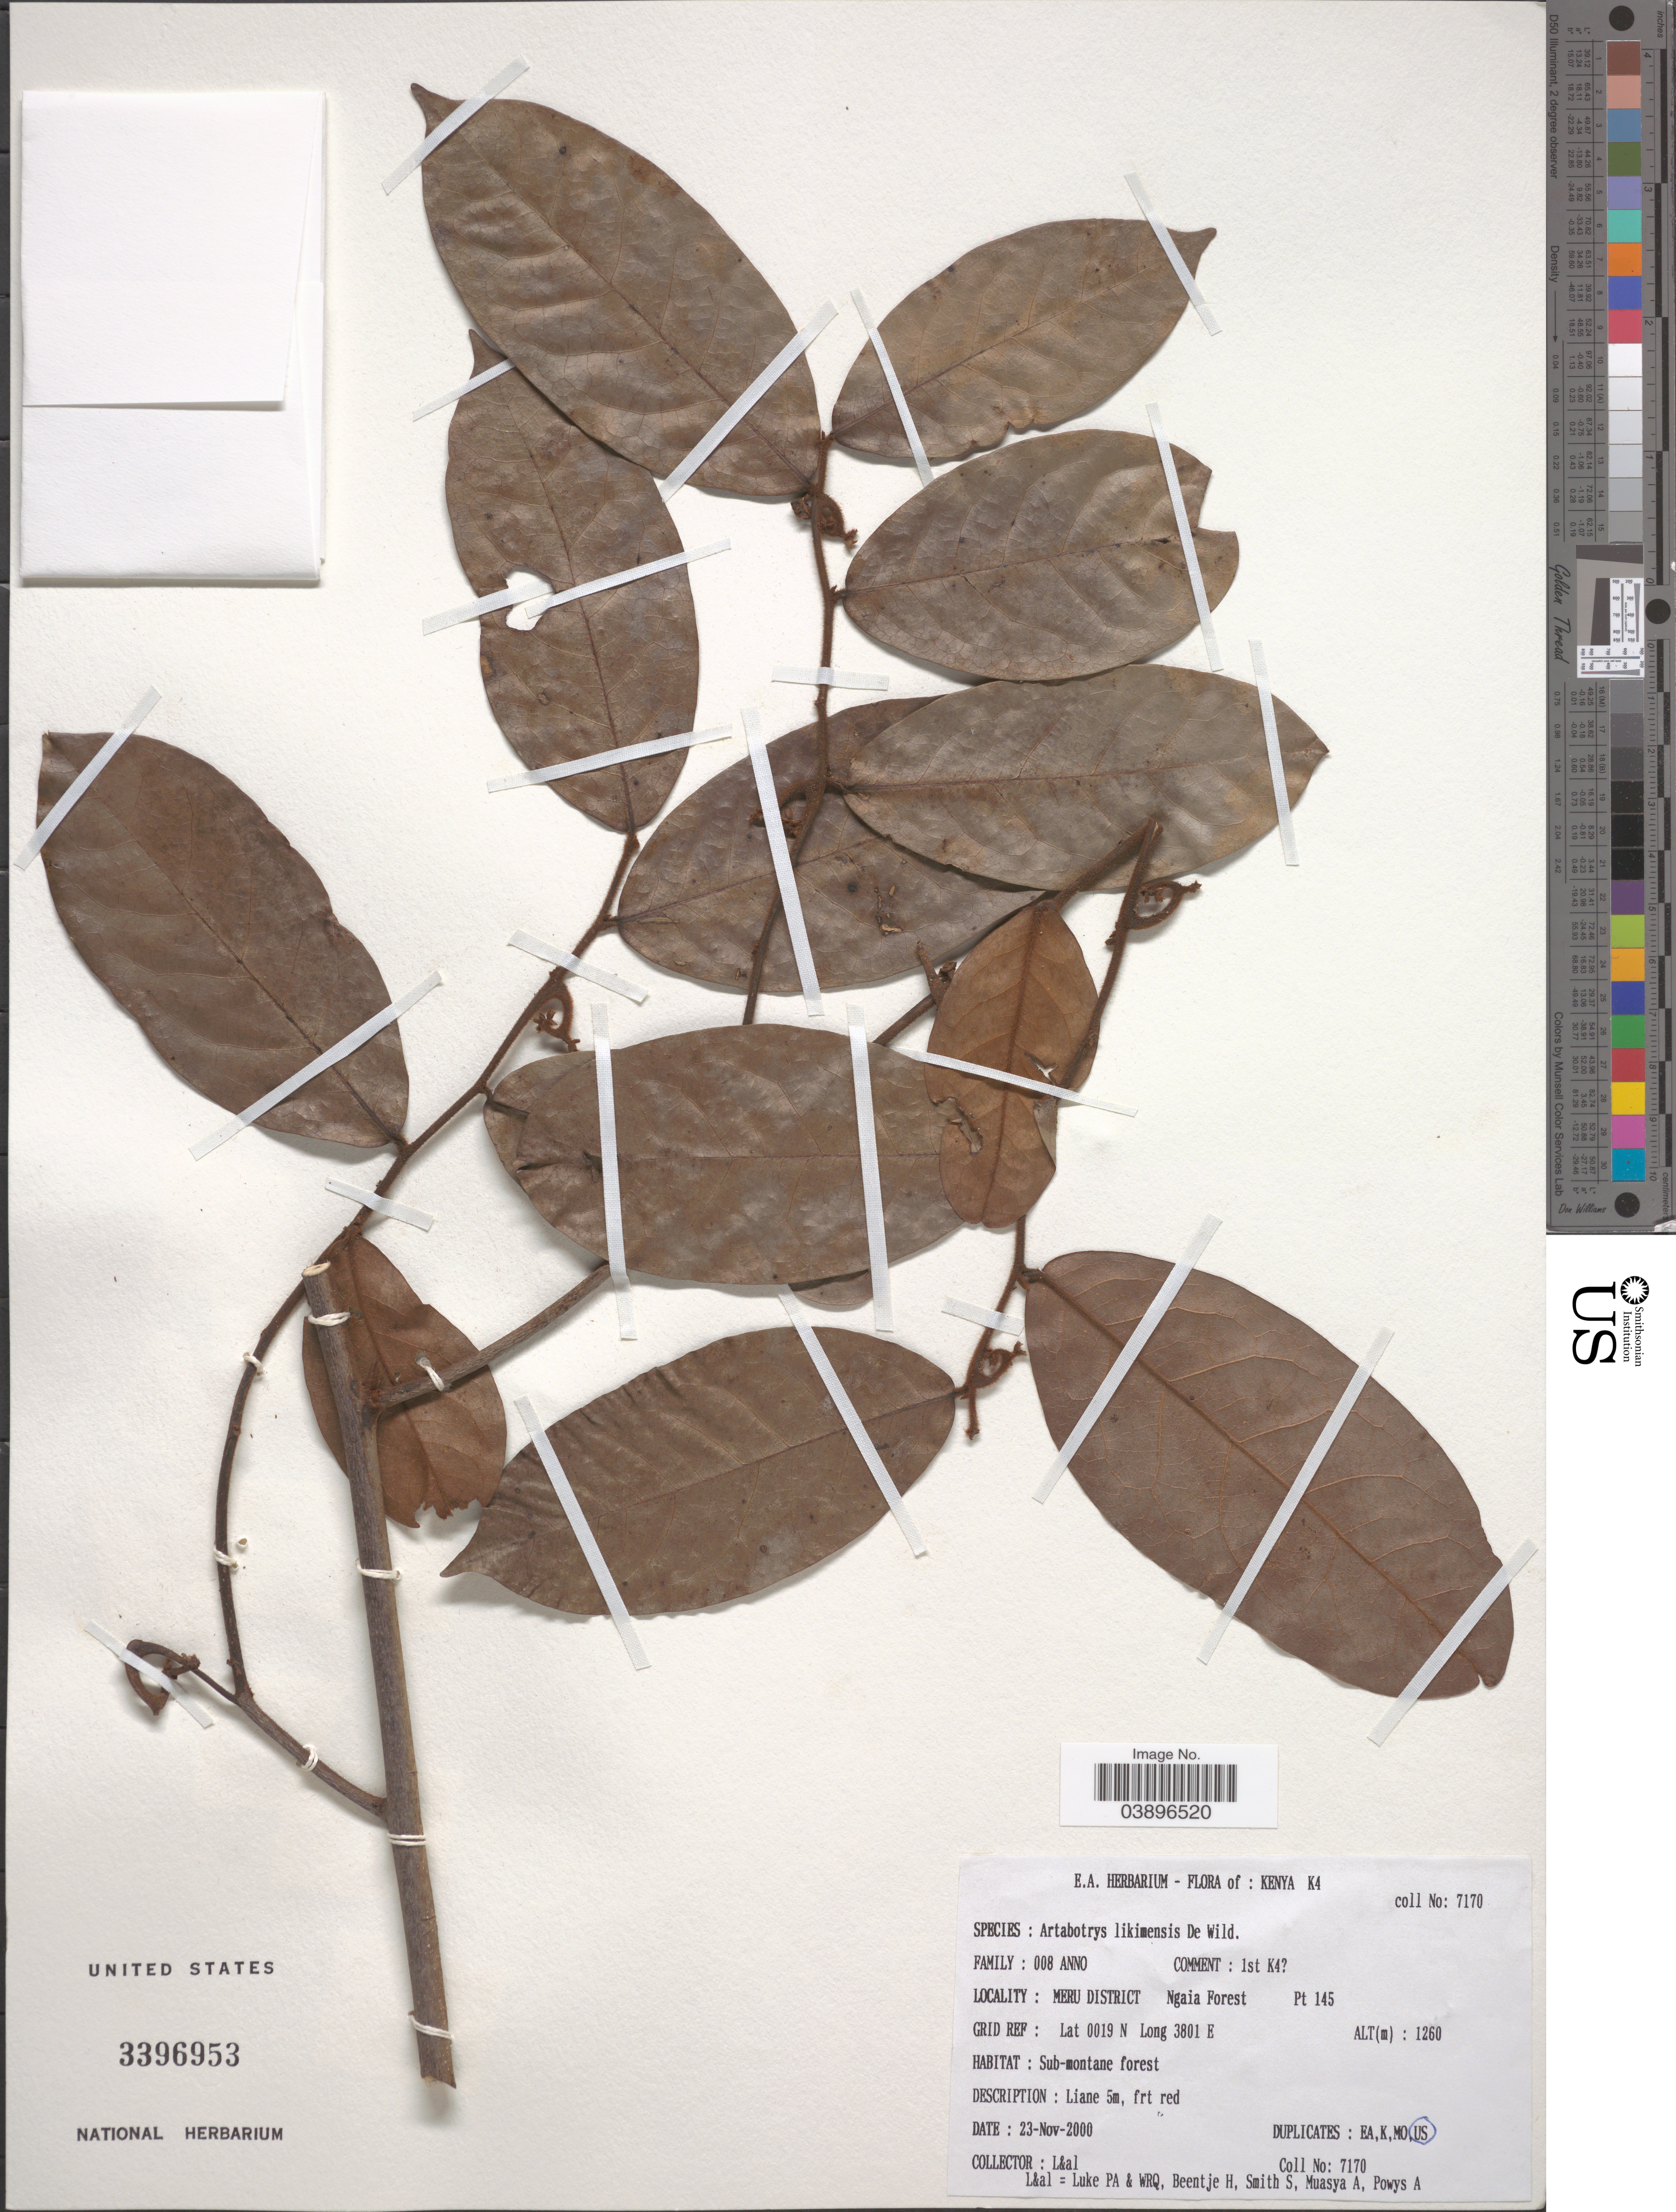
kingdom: Plantae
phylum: Tracheophyta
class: Magnoliopsida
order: Magnoliales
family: Annonaceae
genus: Artabotrys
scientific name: Artabotrys likimensis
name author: De Wild.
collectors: P. Luke, Q. Luke, H. J. Beentje, S. Smith & et al.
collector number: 7170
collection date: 2000-11-23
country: Kenya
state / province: Meru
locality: K4, Meru District, Ngaia Forest Pt 145.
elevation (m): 1260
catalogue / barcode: US 3396953